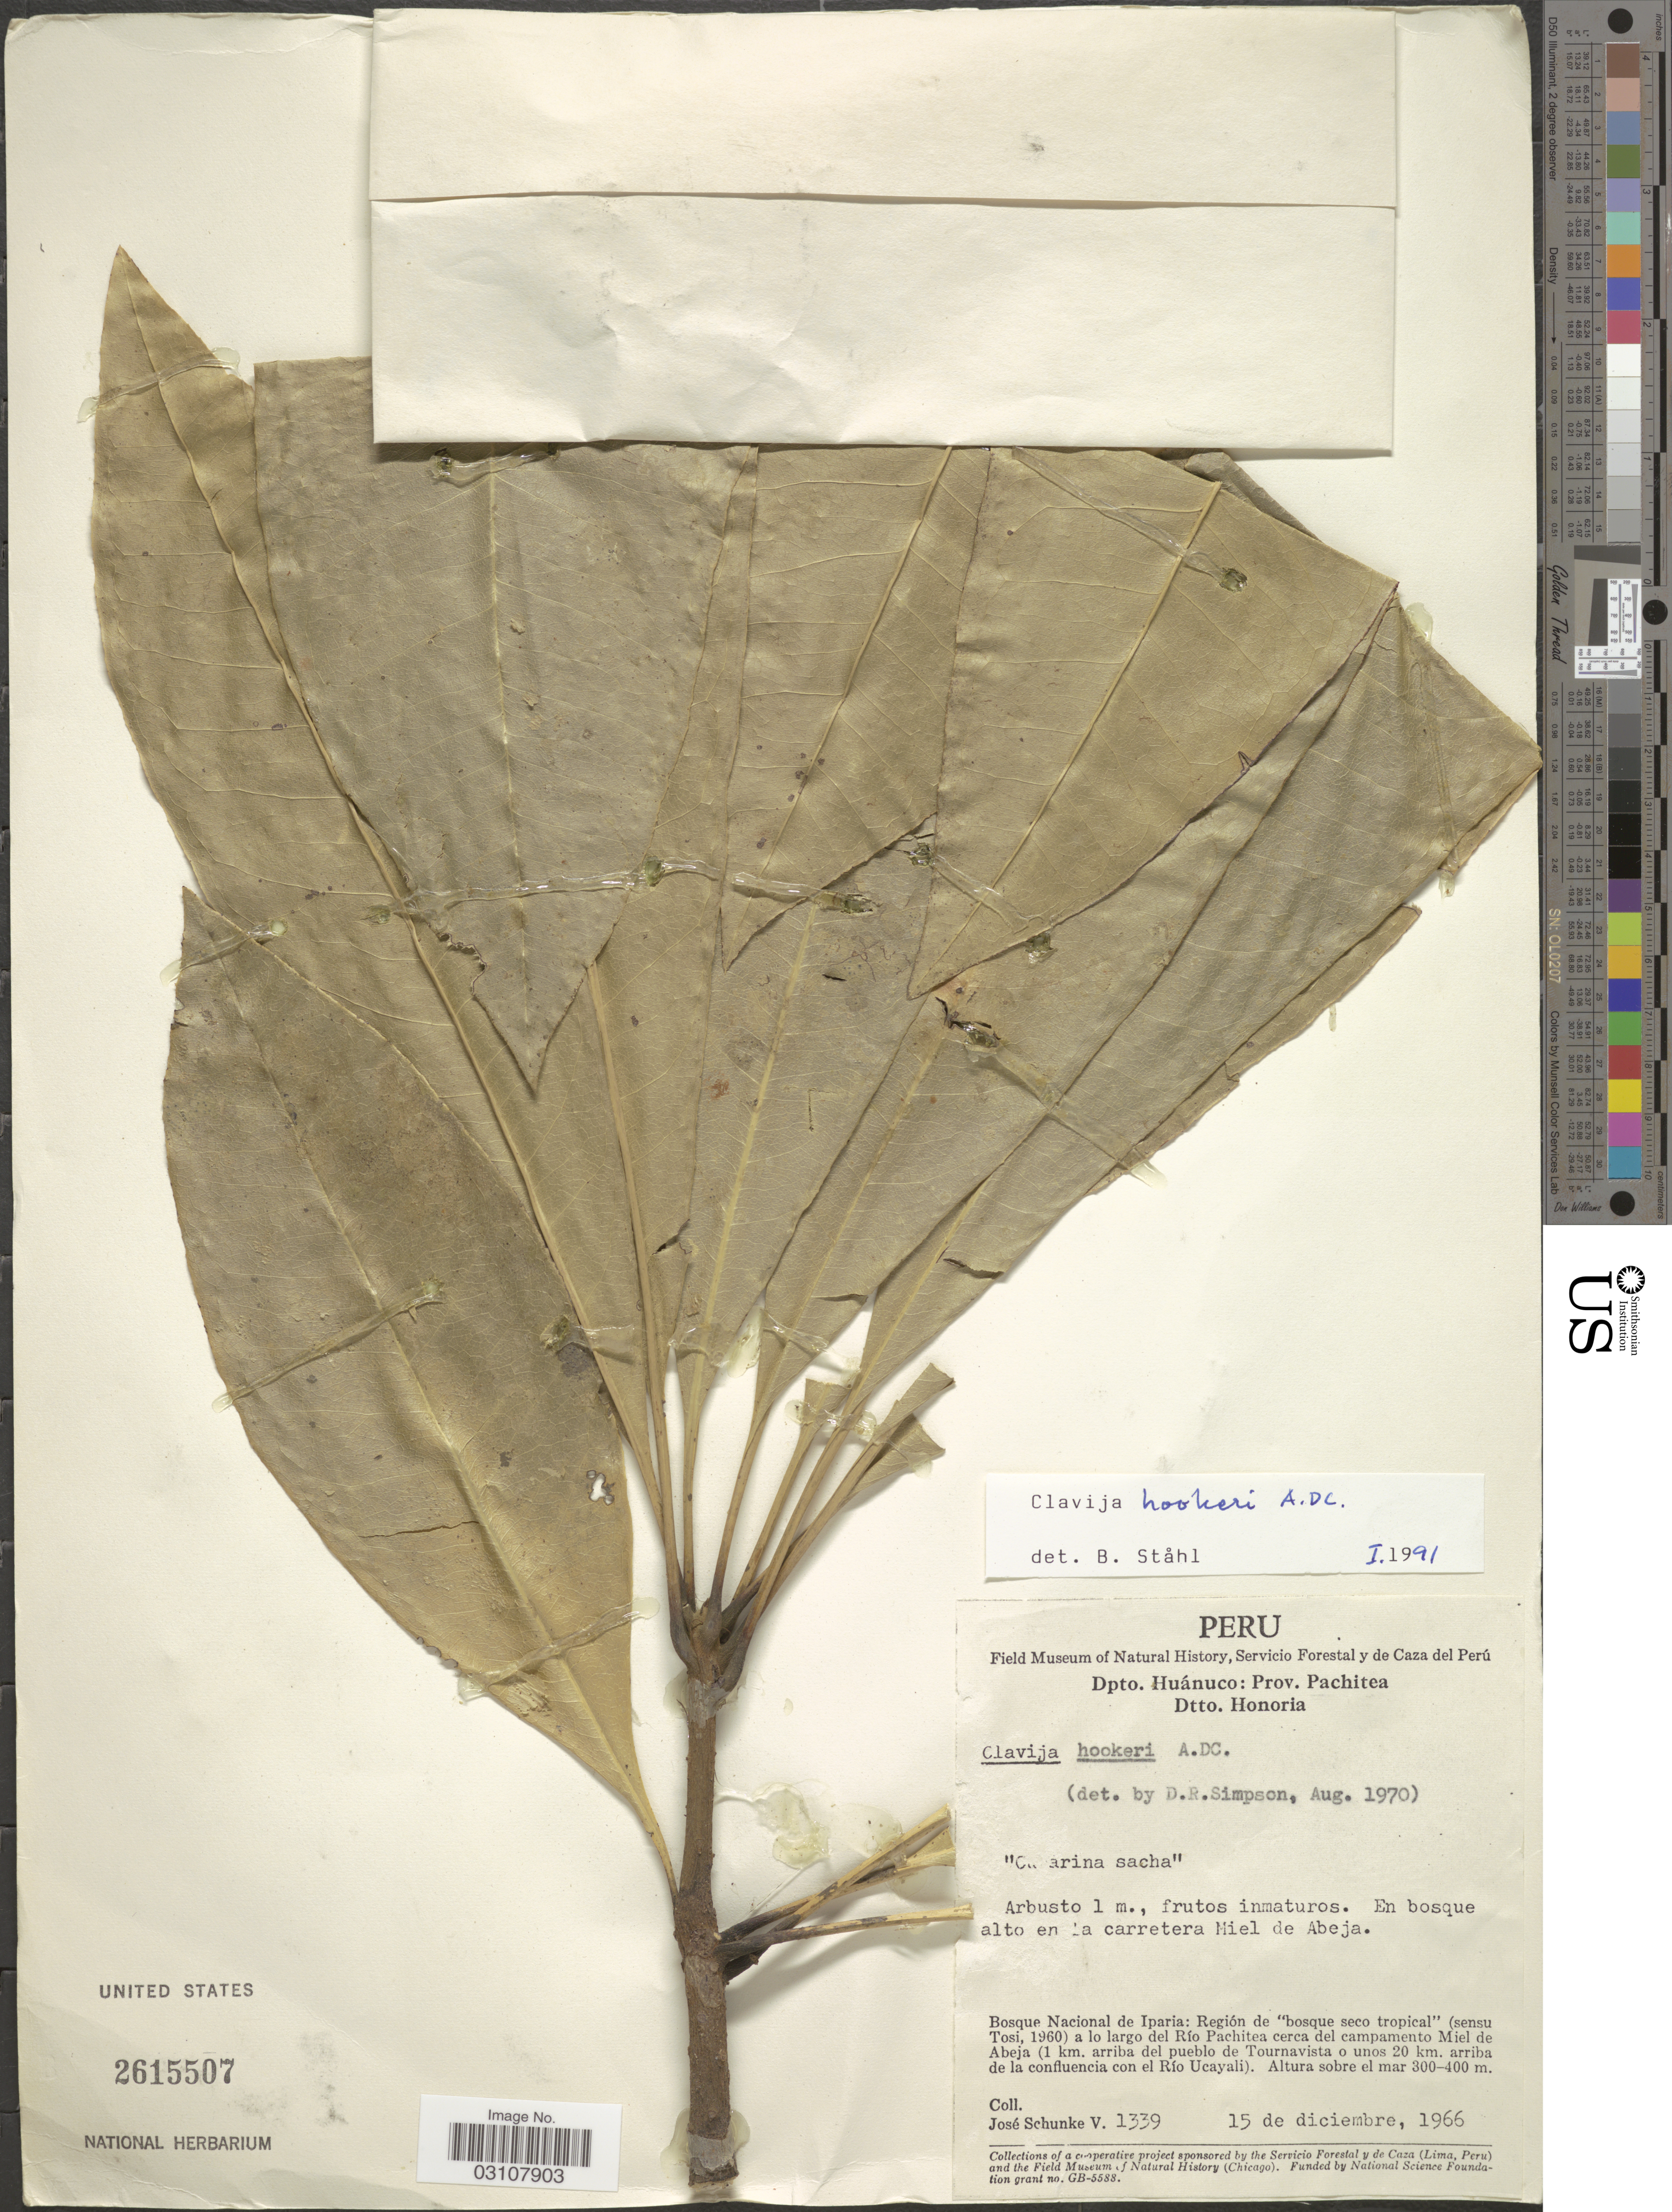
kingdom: Plantae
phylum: Tracheophyta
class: Magnoliopsida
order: Ericales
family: Primulaceae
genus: Clavija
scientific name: Clavija hookeri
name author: A. DC.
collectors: J. Schunke Vigo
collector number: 1339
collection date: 1966-12-15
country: Peru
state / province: Huánuco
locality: Dpto. Huánuco: Prov. Pachitea. Dtto. Honoria. Bosque Nacional de Iparia: Región de "bosque seco tropical" a lo largo del Río Pachitea cerca del campamento Miel de Abeja (1 km. arriba del pueblo de Tournavista o unos 20 km. arriba de la confluencia con el Río Ucayali). En bosque alto en la carretera Miel de Abeja.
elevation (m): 300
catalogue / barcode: US 2615507